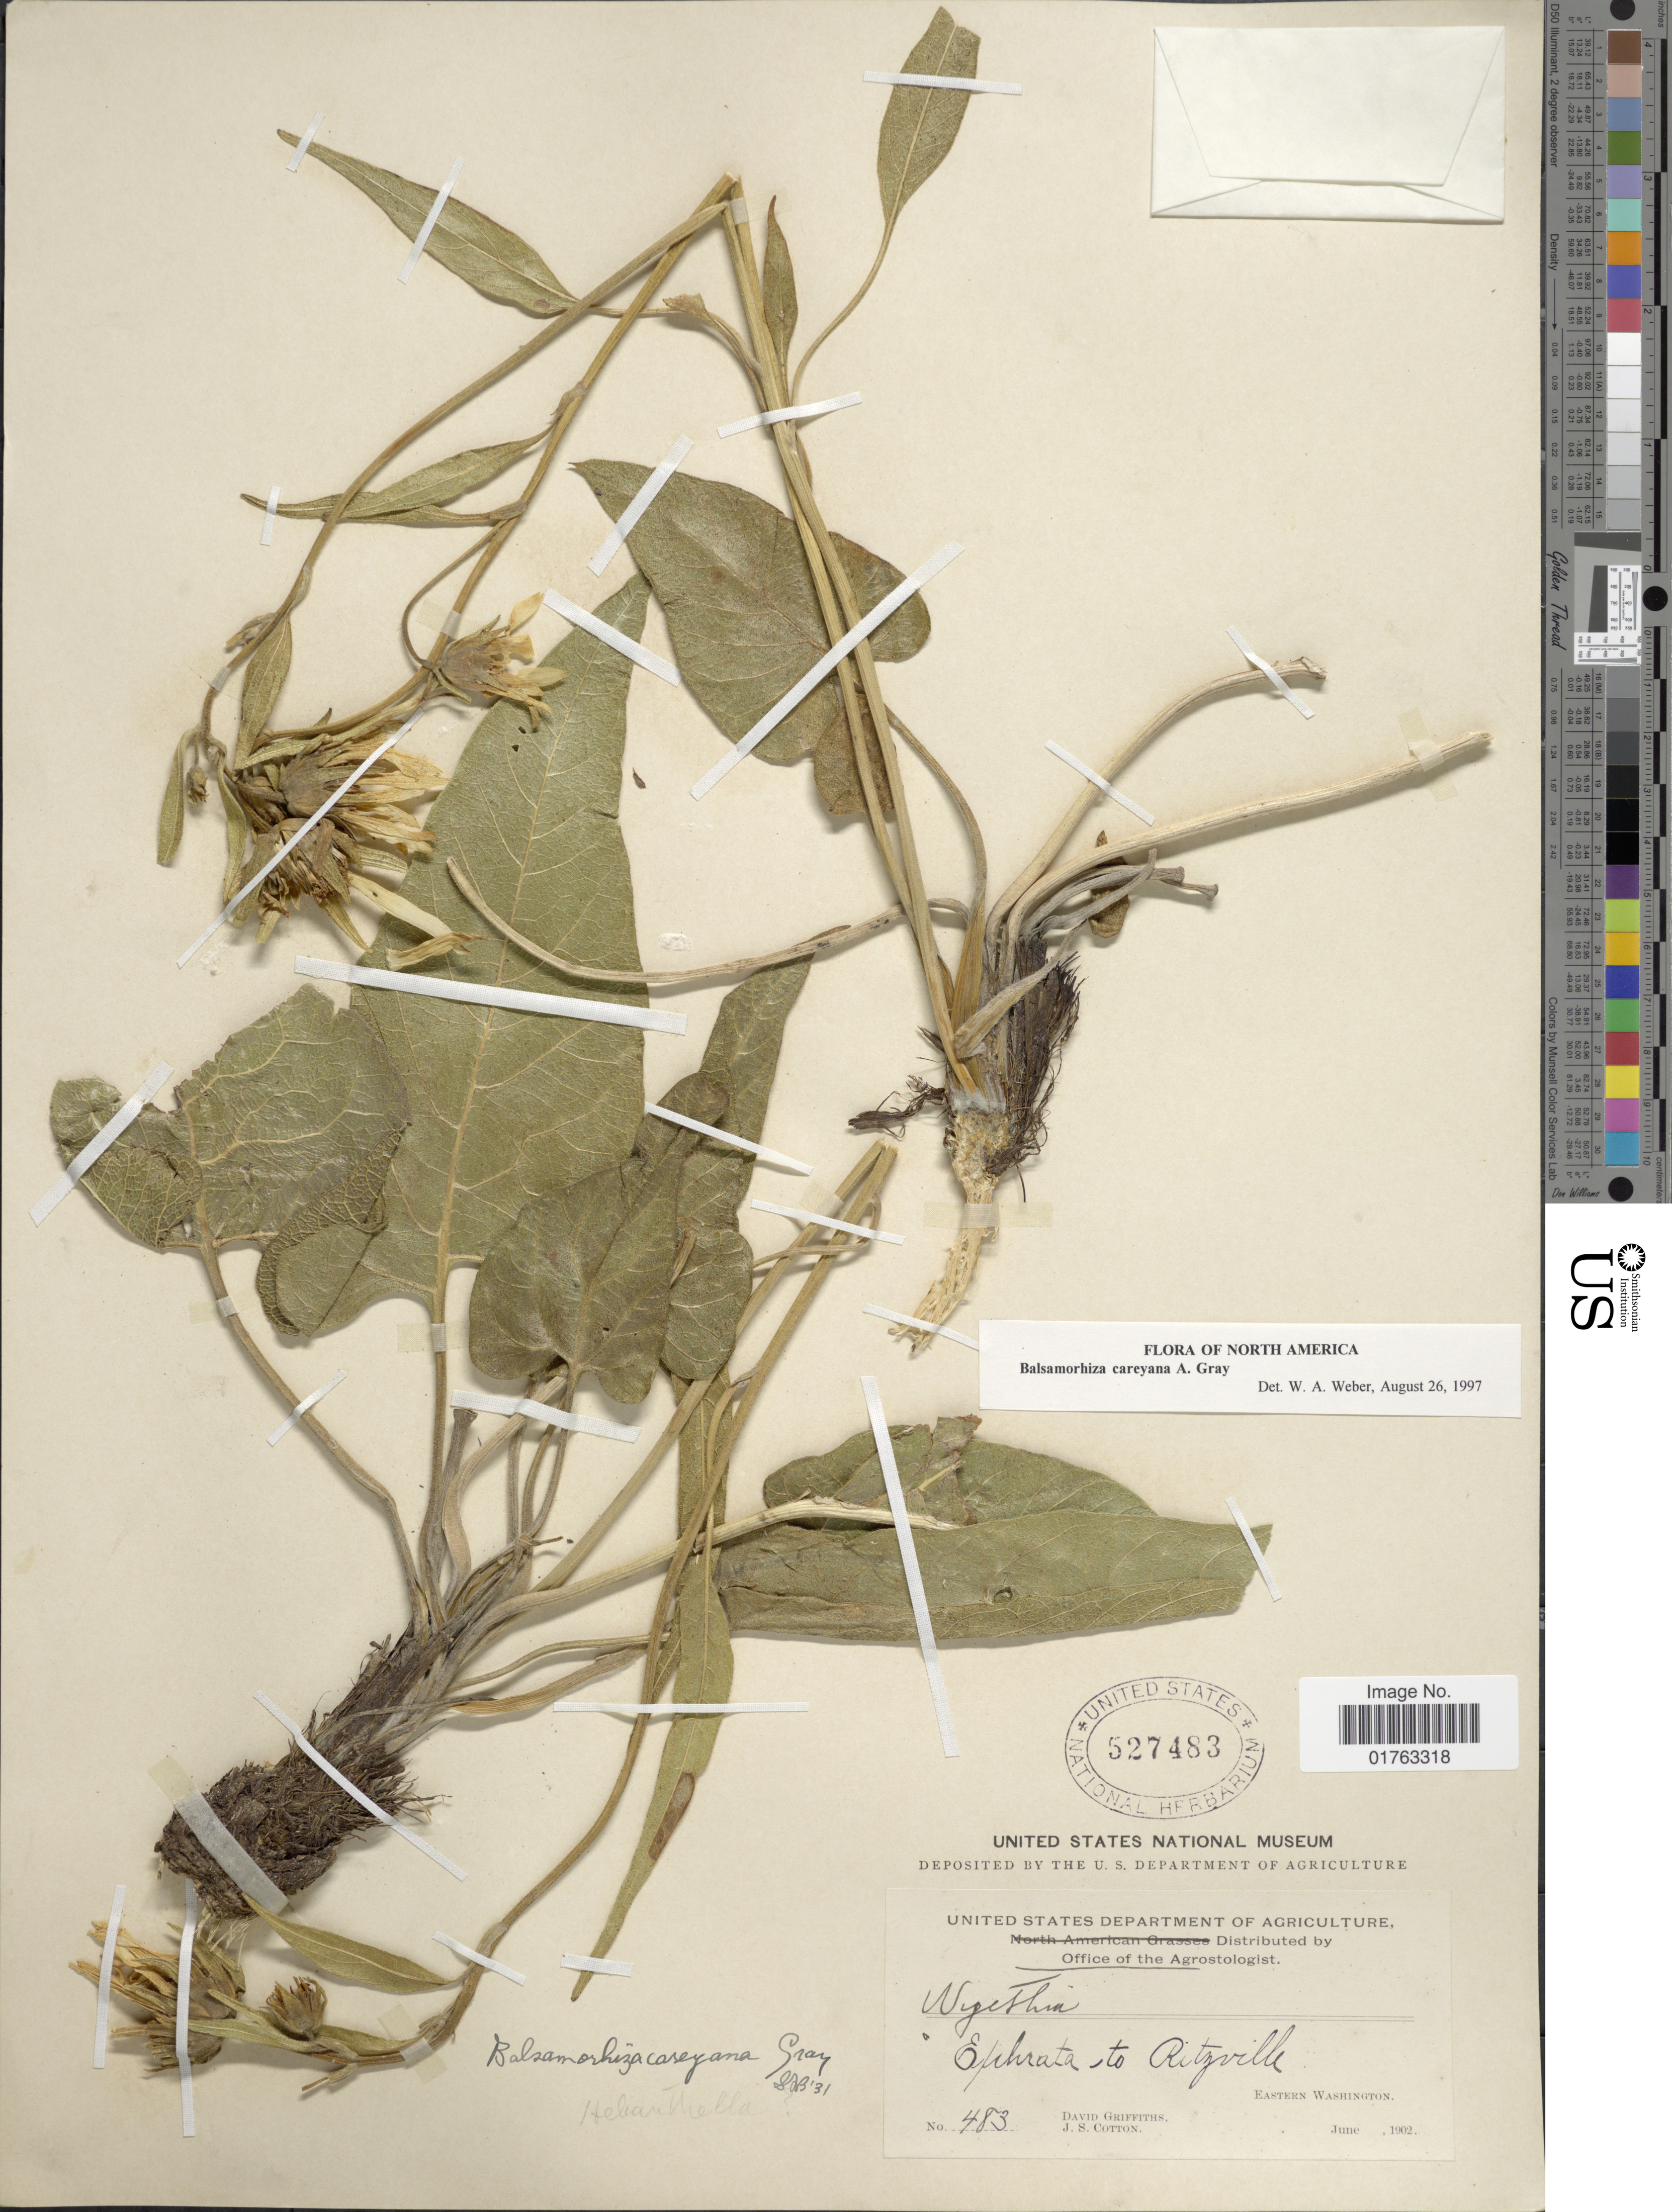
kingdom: Plantae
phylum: Tracheophyta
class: Magnoliopsida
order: Asterales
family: Asteraceae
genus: Balsamorhiza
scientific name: Balsamorhiza careyana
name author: A. Gray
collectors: D. Griffiths & J. S. Cotton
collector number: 483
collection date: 1902-06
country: United States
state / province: Washington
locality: Ephrata to Ritzville, Eastern Washington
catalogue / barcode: US 527483